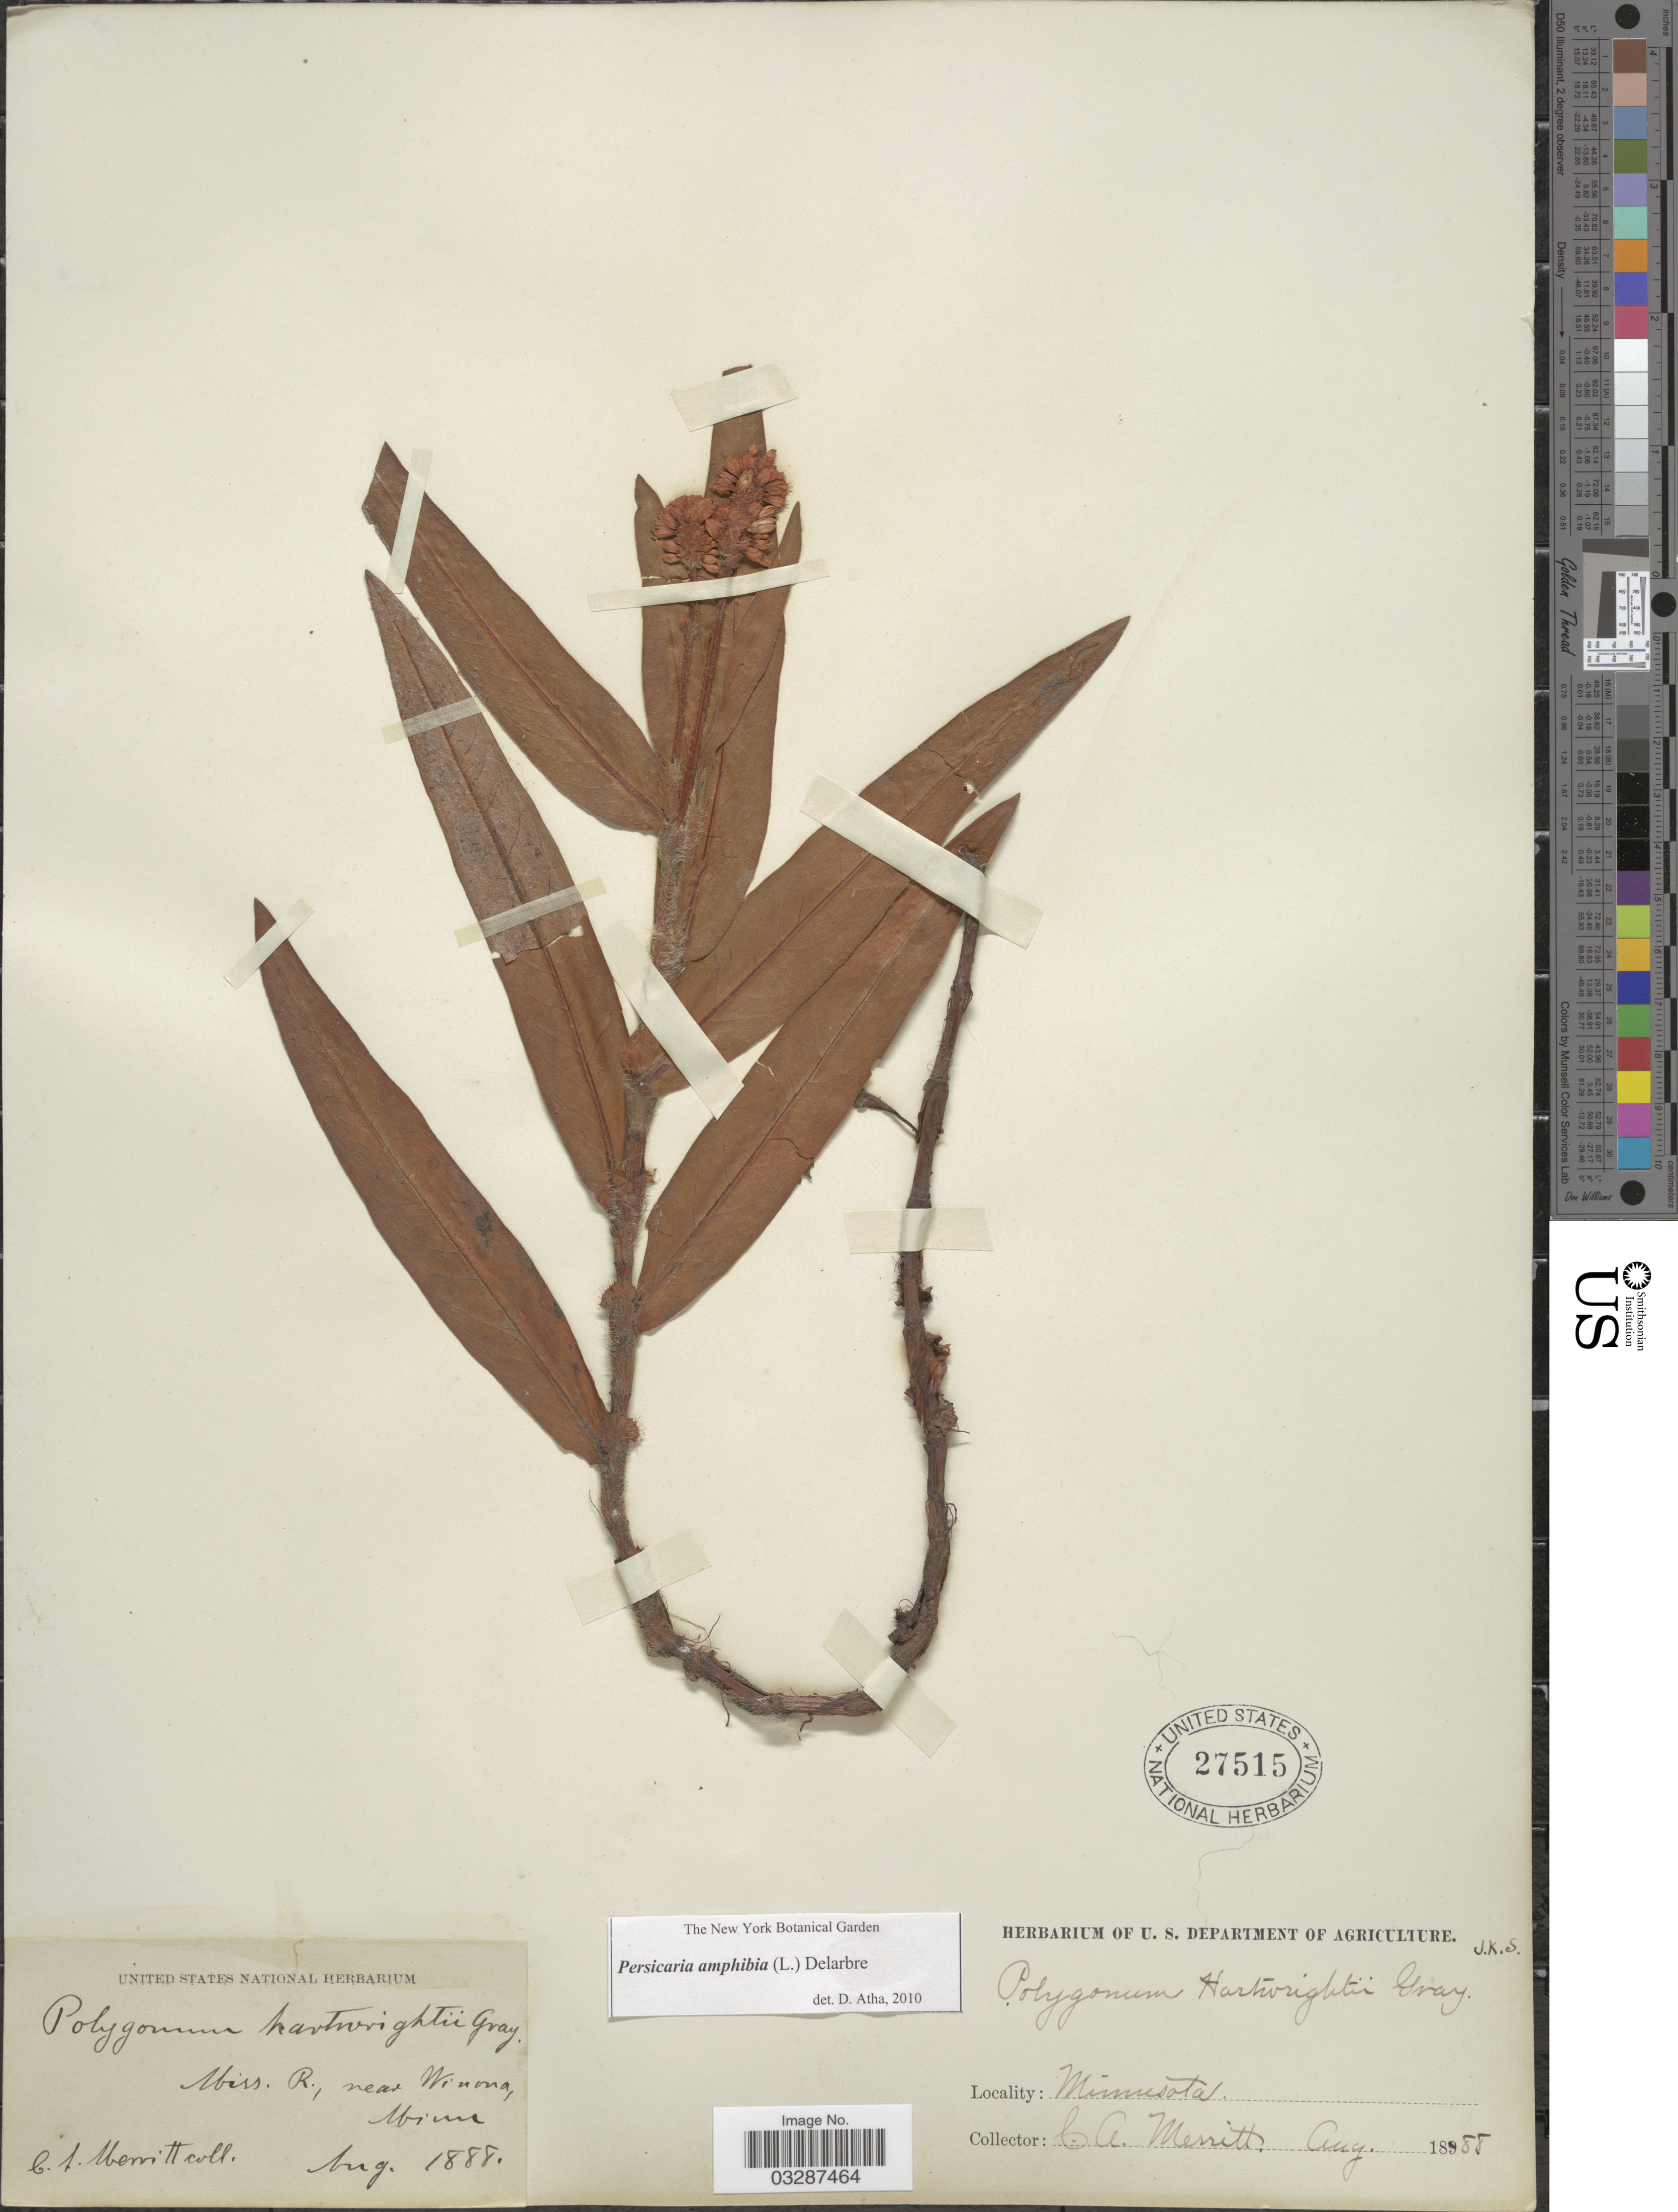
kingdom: Plantae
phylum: Tracheophyta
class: Magnoliopsida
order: Caryophyllales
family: Polygonaceae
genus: Persicaria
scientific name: Persicaria amphibia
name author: (L.) Delarbre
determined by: Atha, D. E.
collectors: C. Merritt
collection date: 1888-08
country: United States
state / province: Minnesota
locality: Miss. R., Near Winona.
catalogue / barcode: US 27515